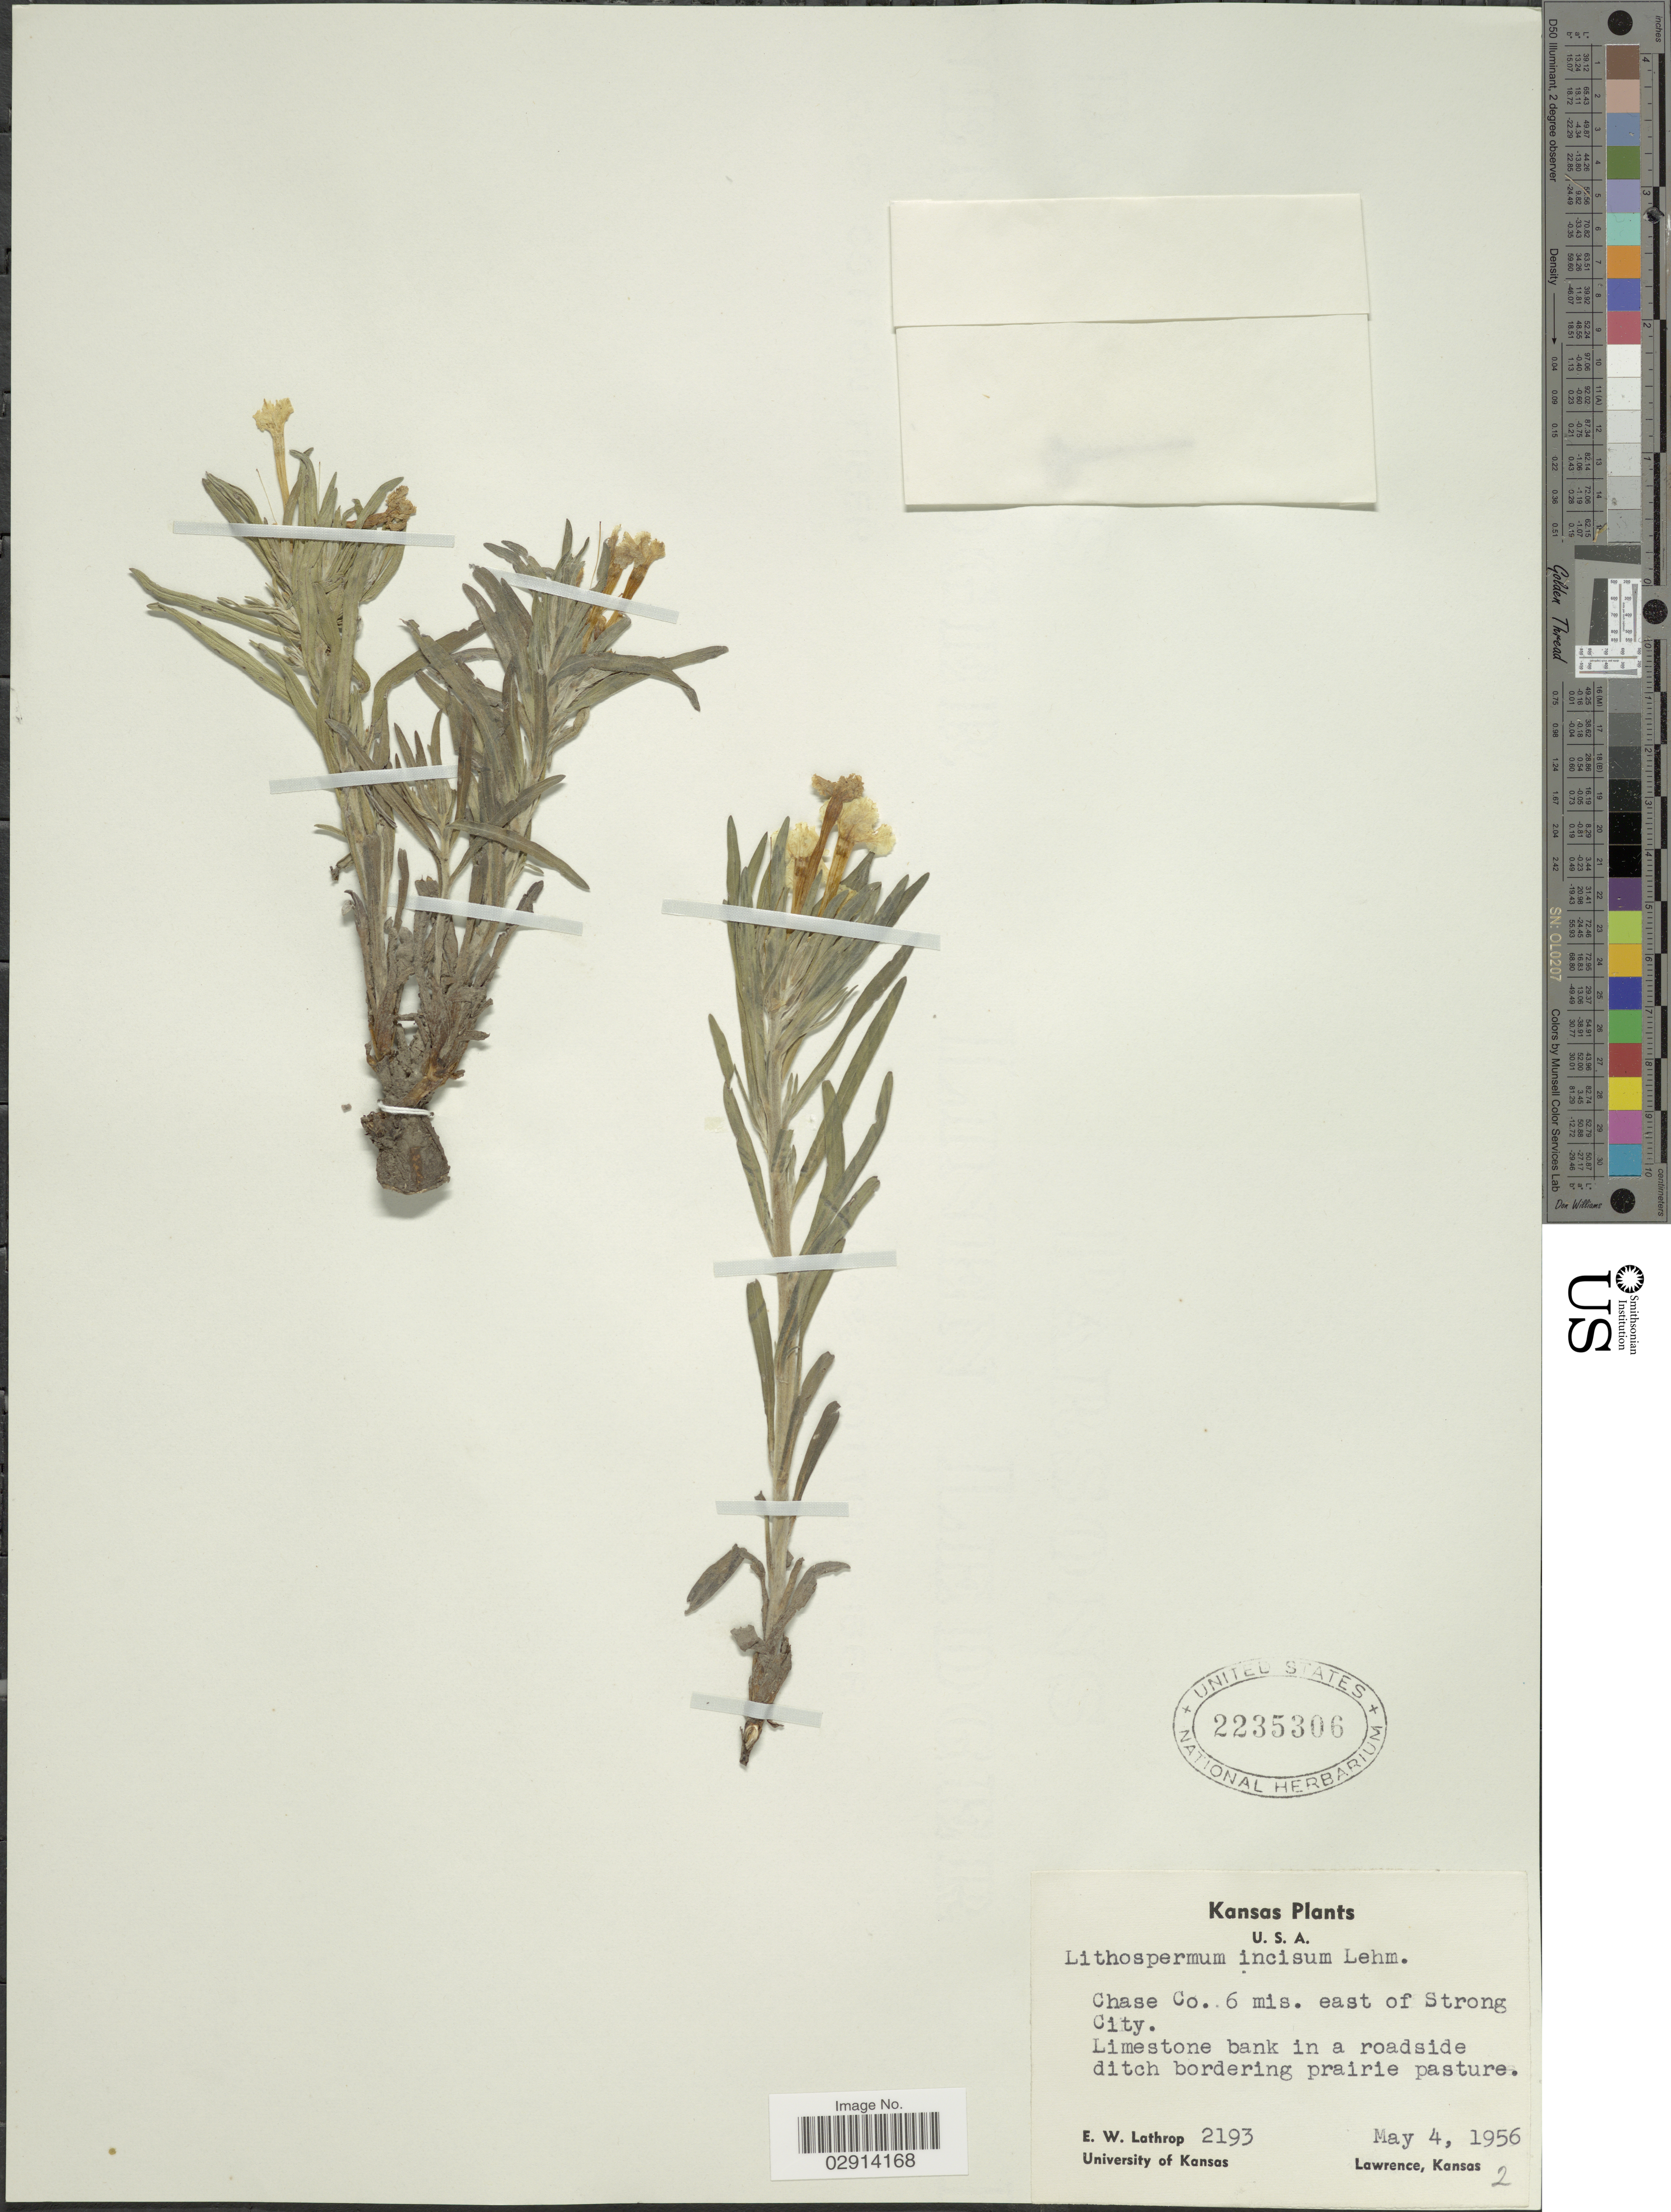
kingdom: Plantae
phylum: Tracheophyta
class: Magnoliopsida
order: Boraginales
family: Boraginaceae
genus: Lithospermum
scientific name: Lithospermum incisum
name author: Lehm.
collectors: E. W. Lathrop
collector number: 2193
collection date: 1956-05-04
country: United States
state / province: Kansas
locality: Chase Co. 6 mis. east of Strong City.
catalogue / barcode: US 2235306